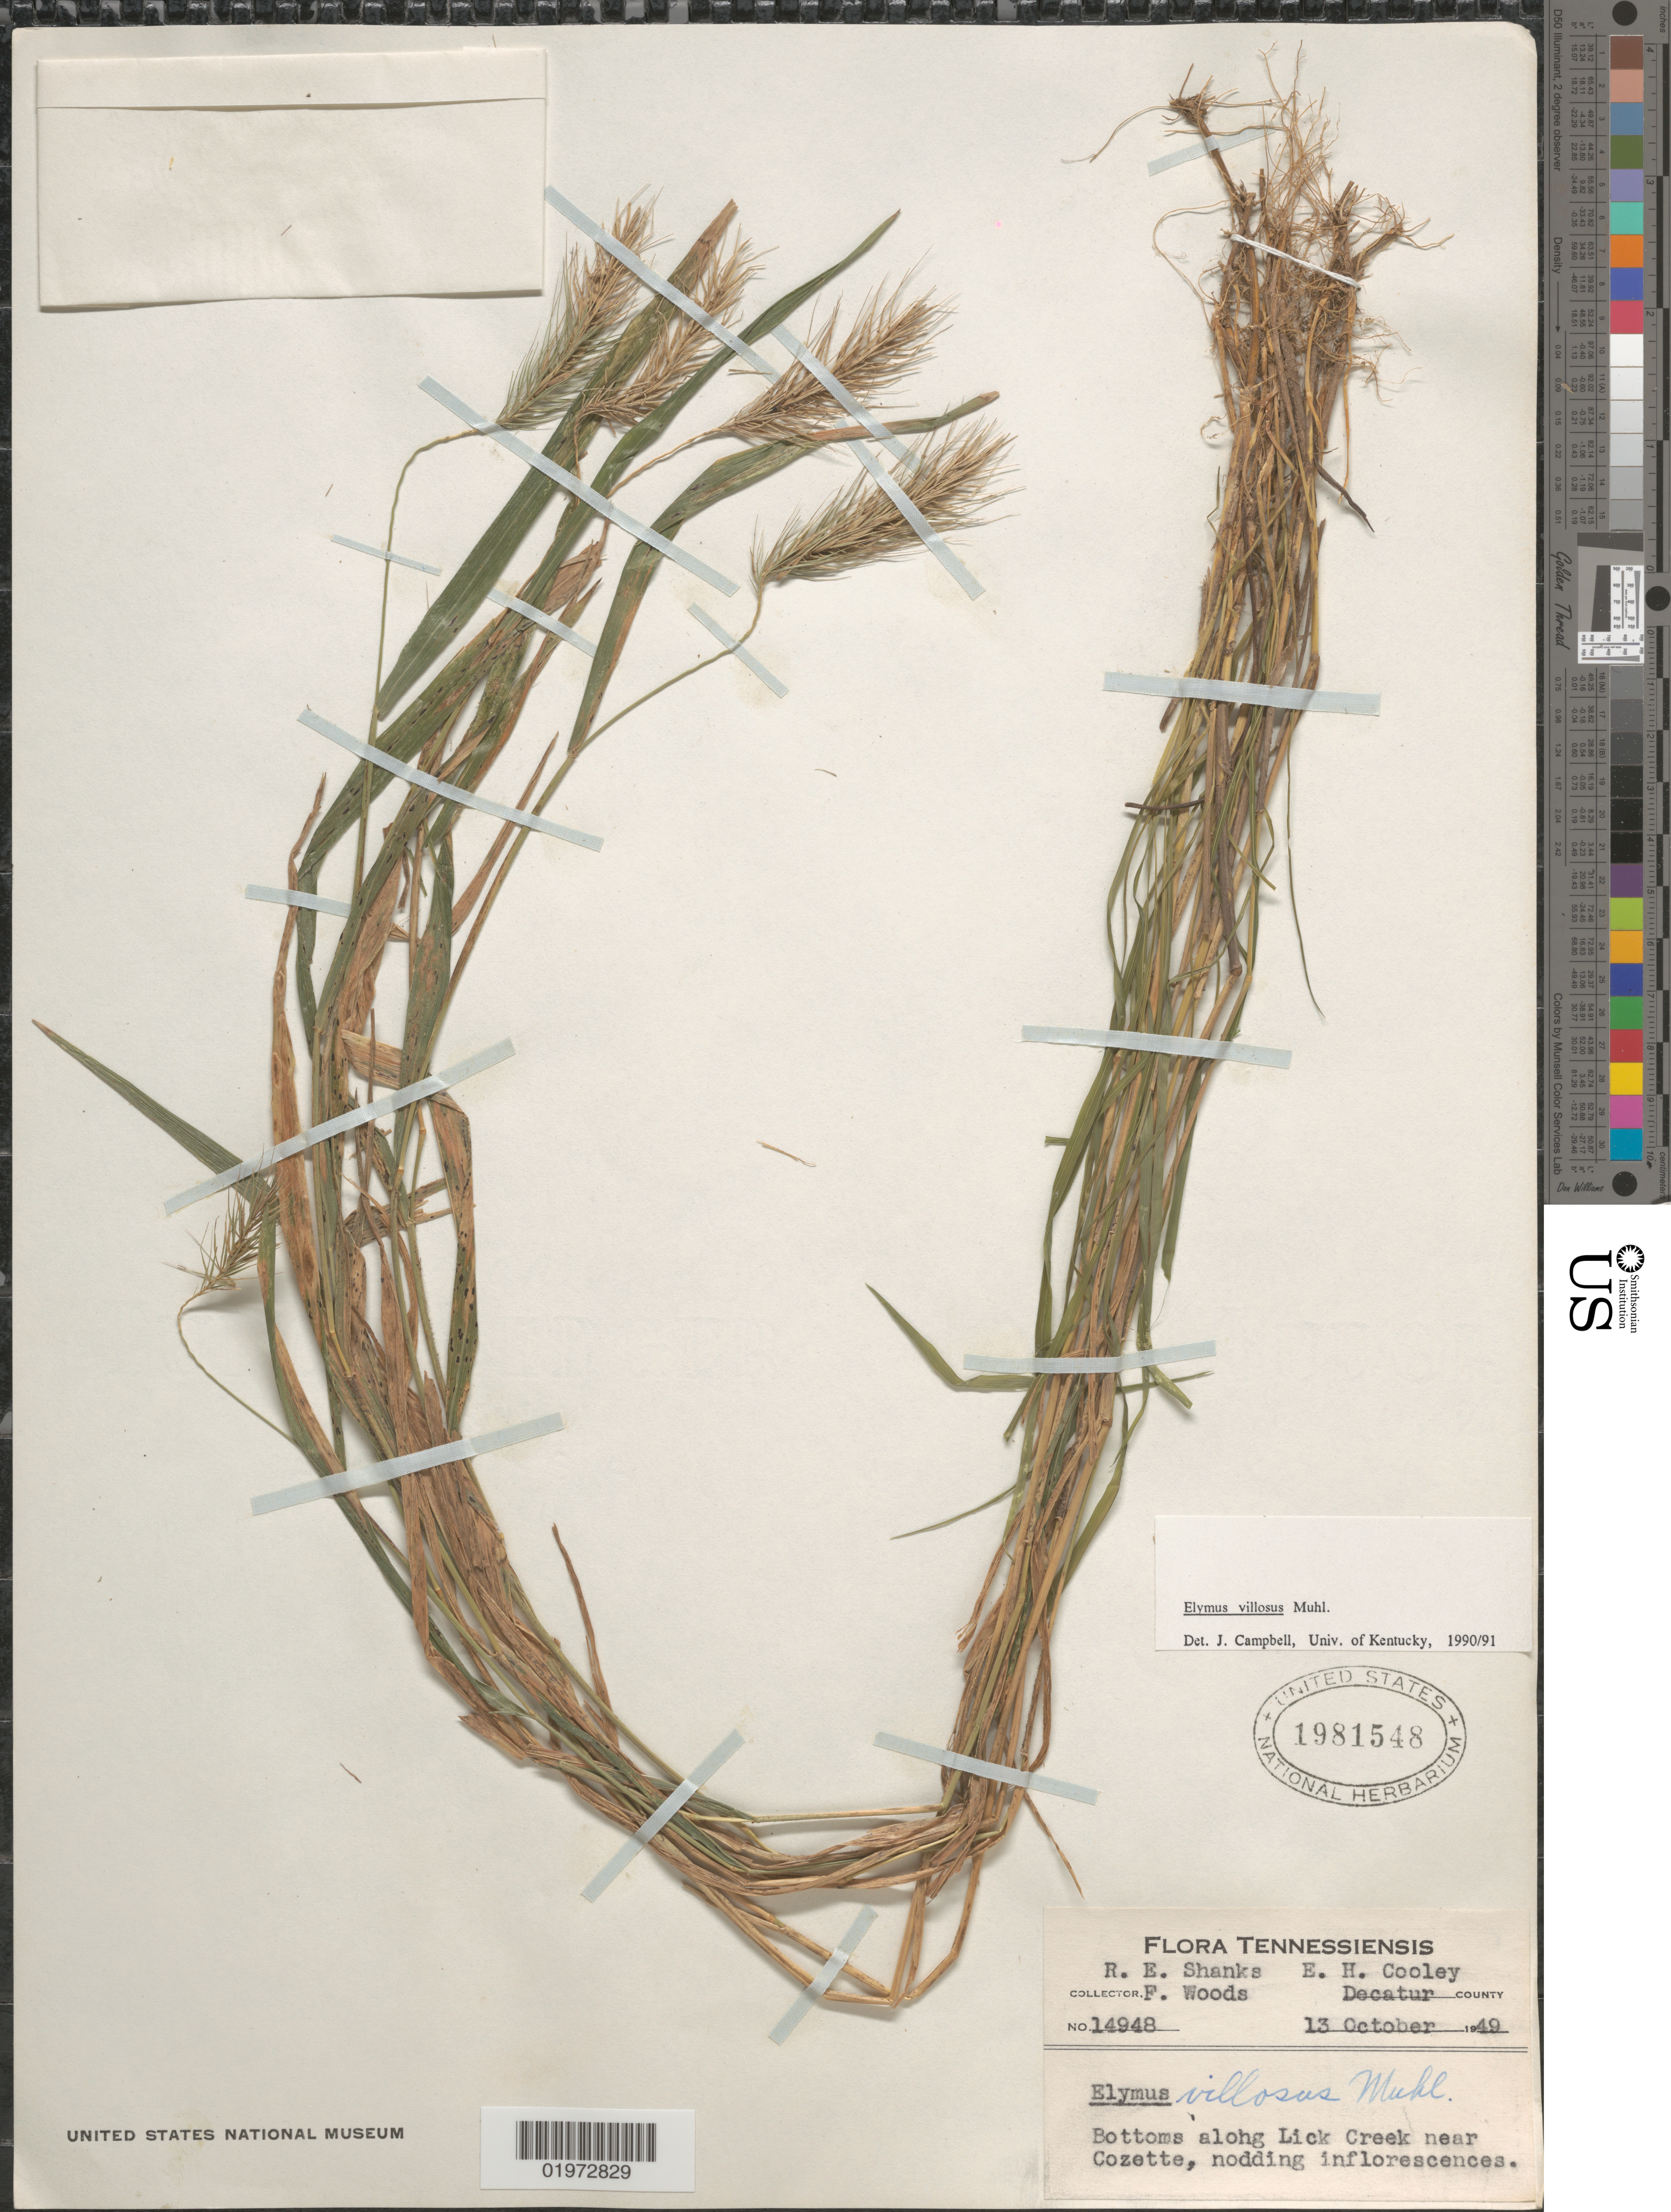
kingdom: Plantae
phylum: Tracheophyta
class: Liliopsida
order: Poales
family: Poaceae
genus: Elymus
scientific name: Elymus villosus var. arkansanus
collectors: R. Shanks, E. H. Cooley & F. Woods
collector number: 14948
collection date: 1949-10-13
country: United States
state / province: Tennessee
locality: Decatur County. Bottoms along Lick Creek near Cozette.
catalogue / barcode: US 1981548